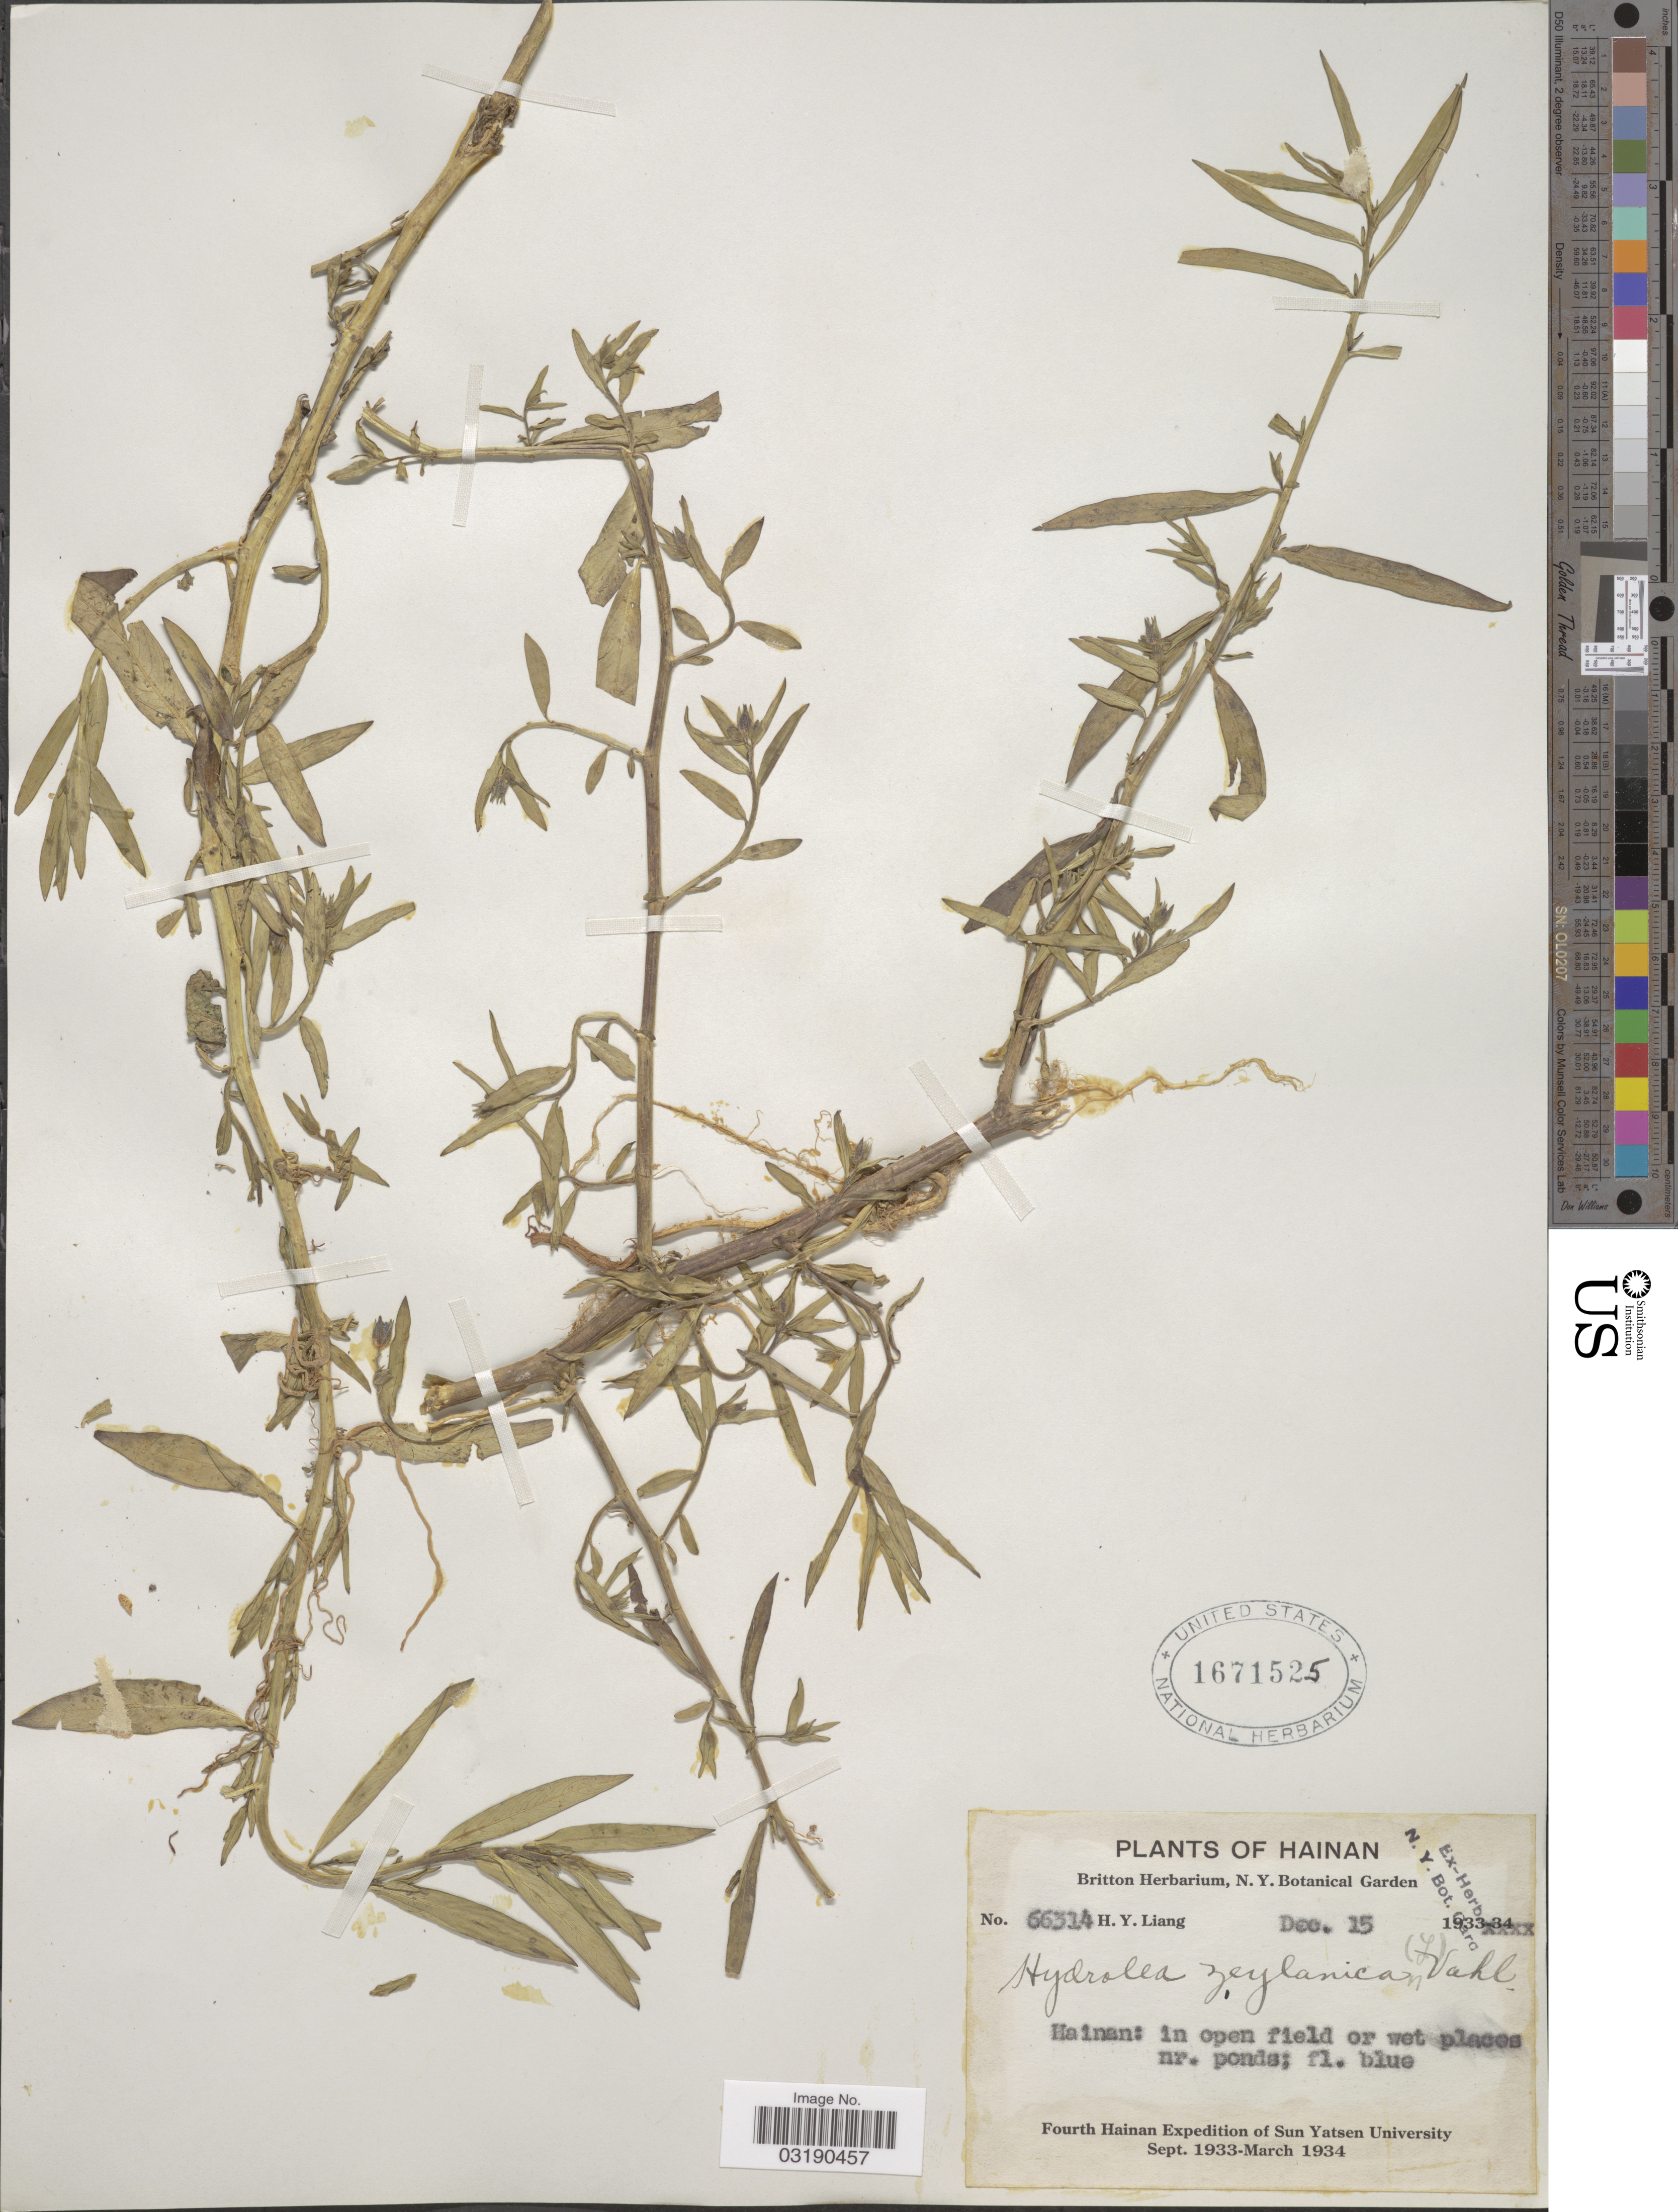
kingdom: Plantae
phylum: Tracheophyta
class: Magnoliopsida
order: Solanales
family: Hydroleaceae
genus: Hydrolea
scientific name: Hydrolea zeylanica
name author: (L.) Vahl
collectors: H. Y. Liang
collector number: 66314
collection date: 1933-12-15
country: China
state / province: Hainan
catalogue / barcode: US 1671525